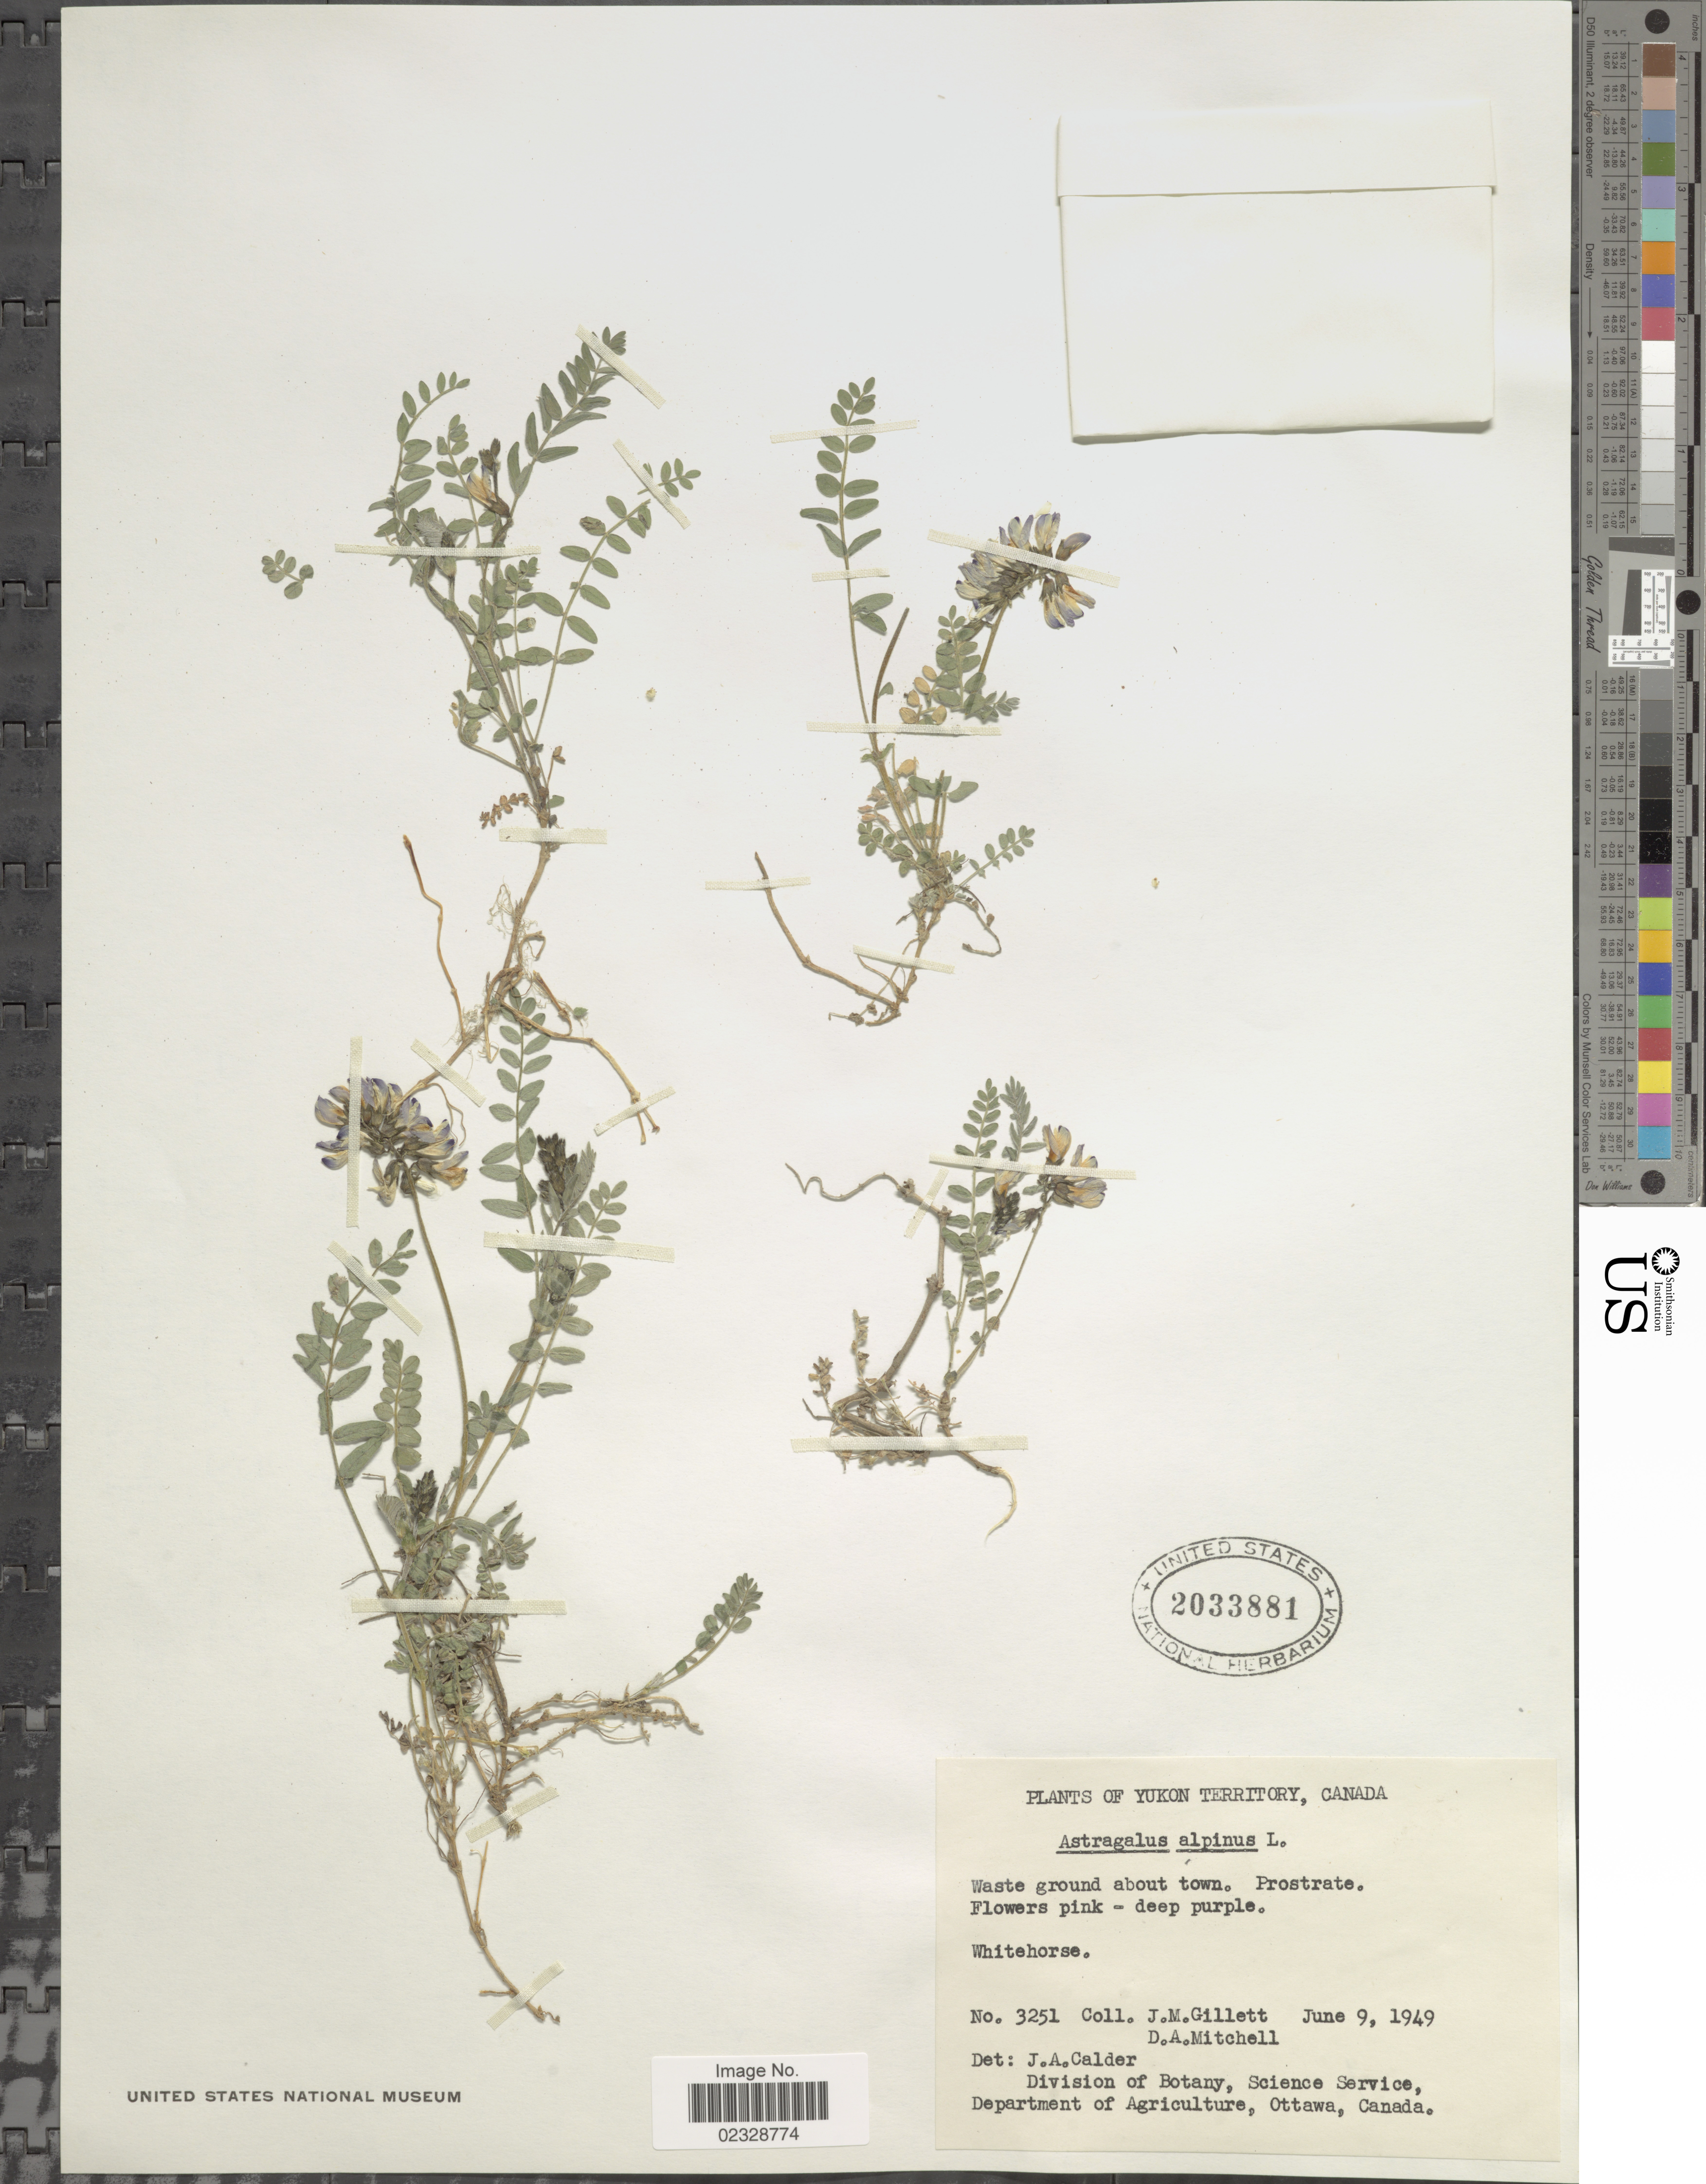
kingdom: Plantae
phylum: Tracheophyta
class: Magnoliopsida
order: Fabales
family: Fabaceae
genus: Astragalus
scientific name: Astragalus alpinus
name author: L.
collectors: J. M. Gillett & D. Mitchell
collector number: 3251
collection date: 1949-06-09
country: Canada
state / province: Yukon Territory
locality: Whitehorse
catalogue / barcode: US 2033881